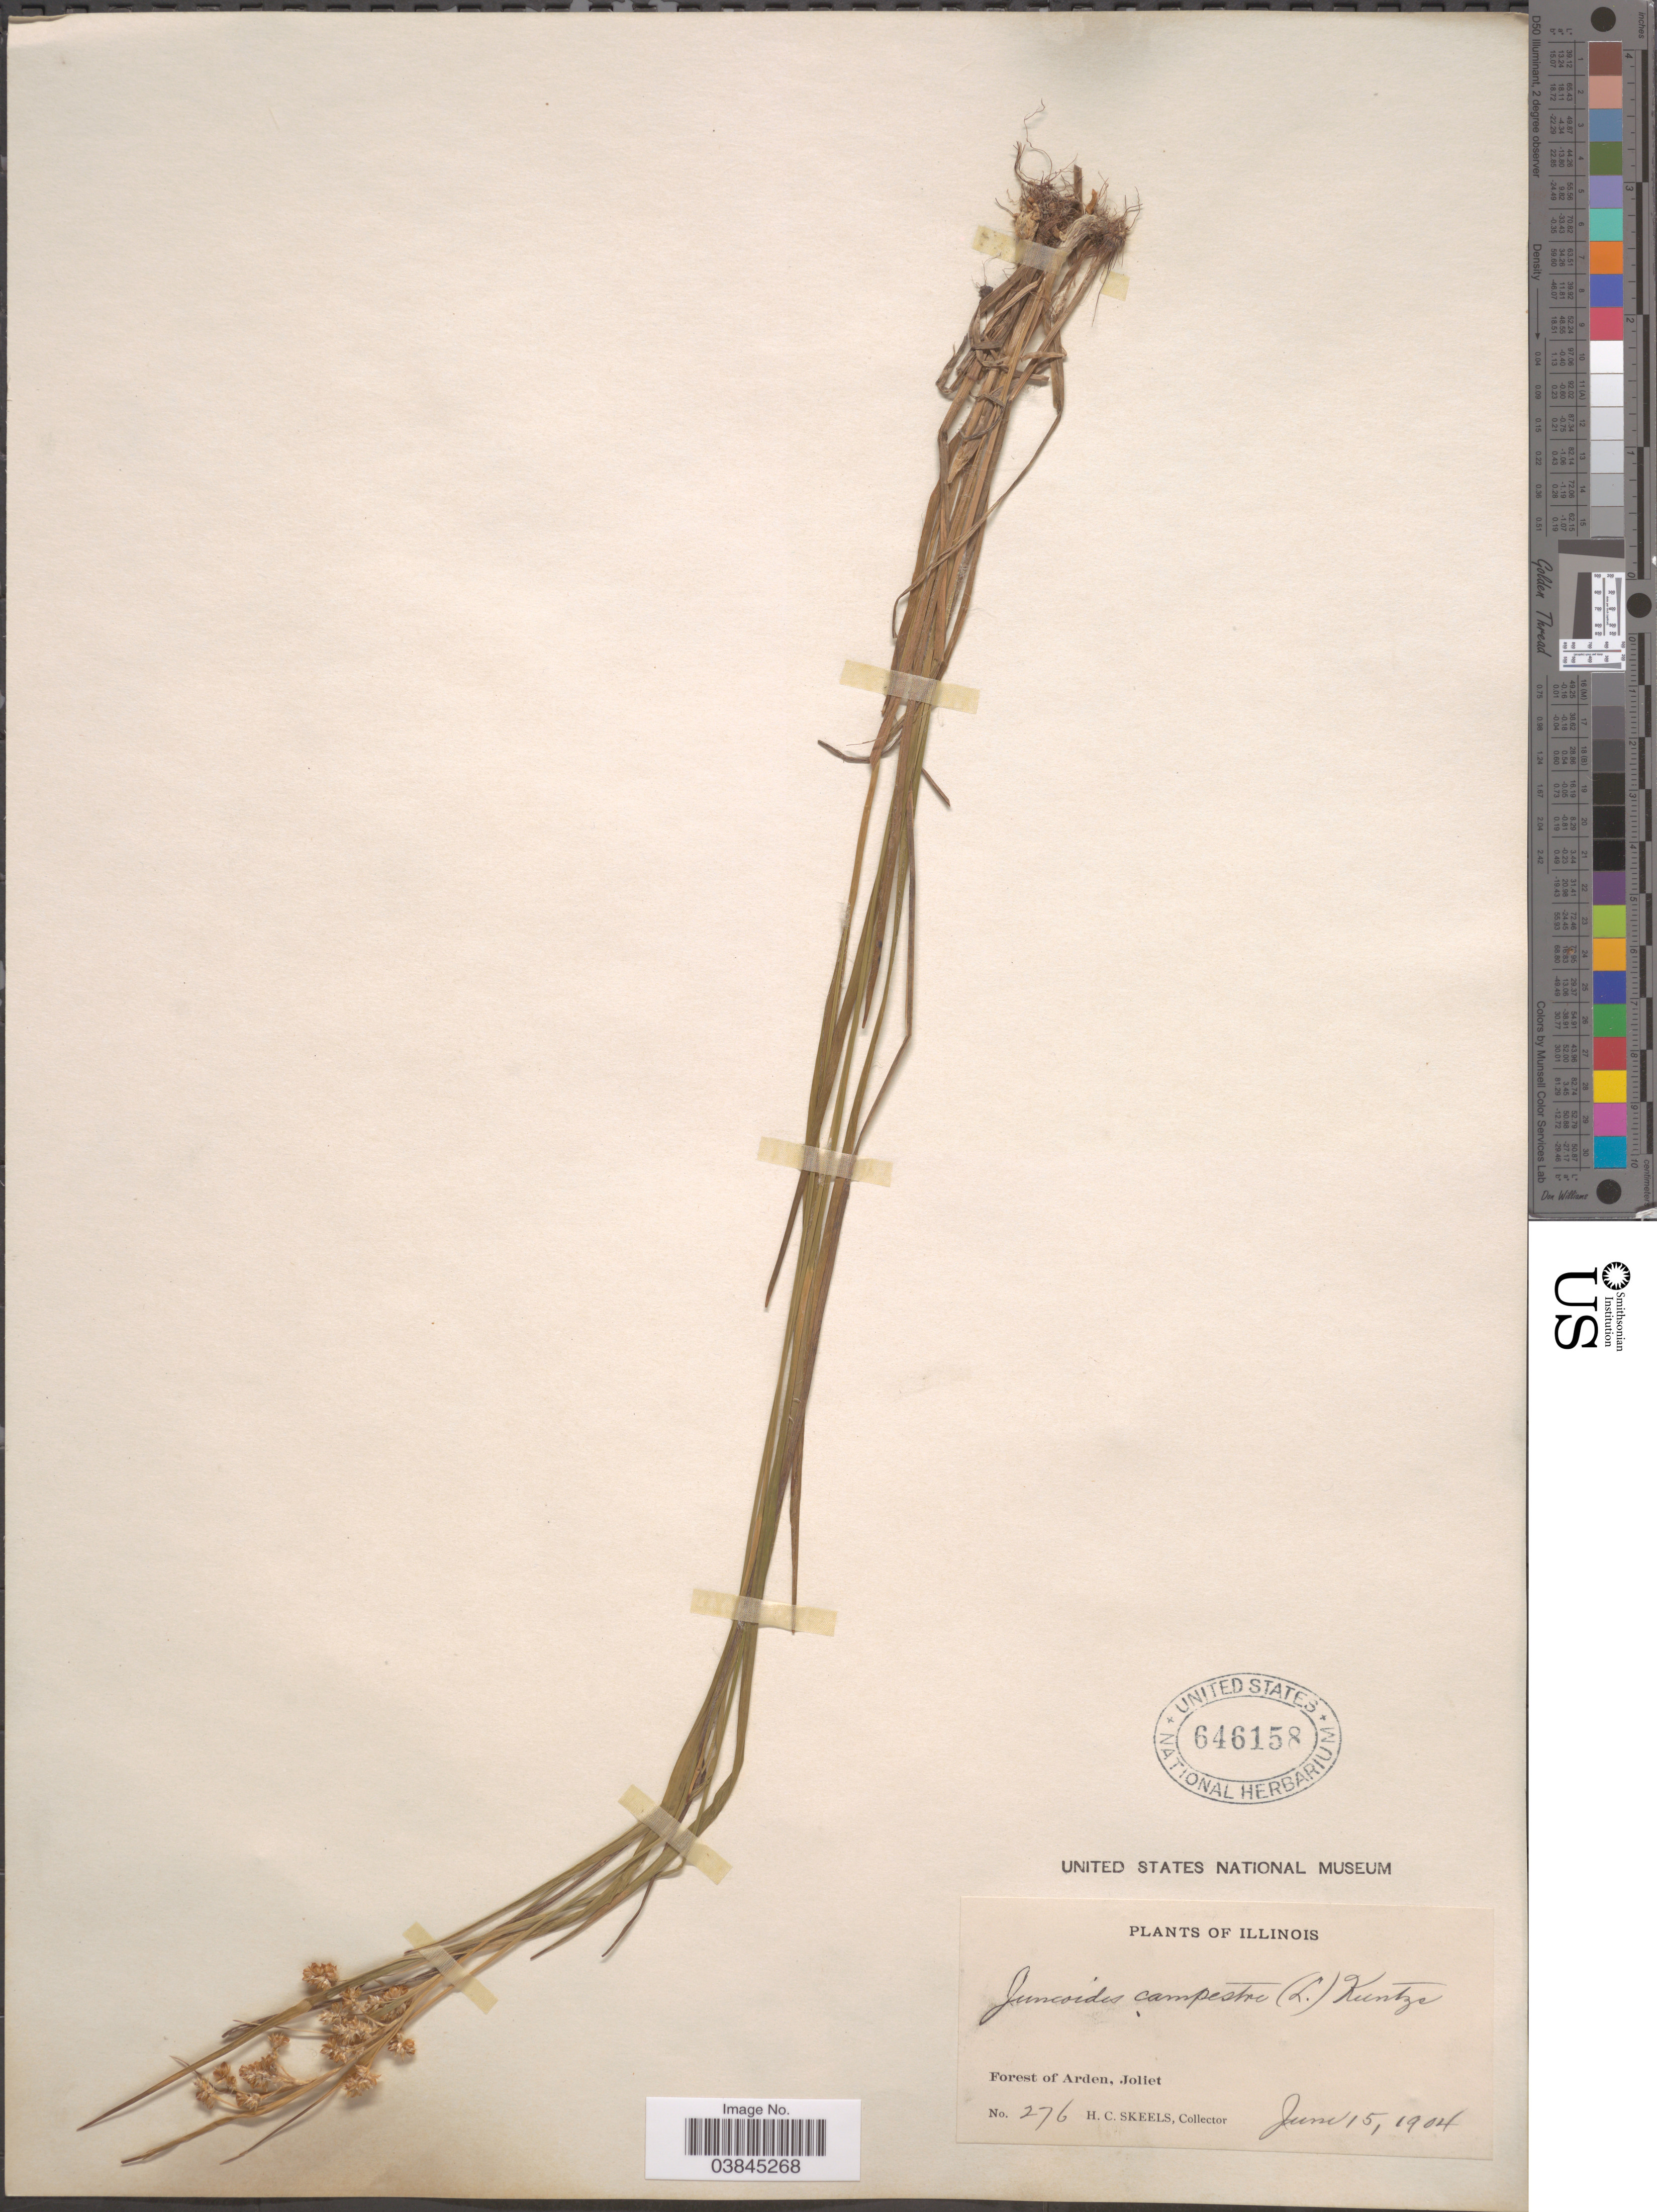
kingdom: Plantae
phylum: Tracheophyta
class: Liliopsida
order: Poales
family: Juncaceae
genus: Luzula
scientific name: Luzula campestris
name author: (L.) DC.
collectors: H. Skeels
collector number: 276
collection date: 1904-06-15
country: United States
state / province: Illinois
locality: Forest of Arden, Joliet.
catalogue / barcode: US 646158